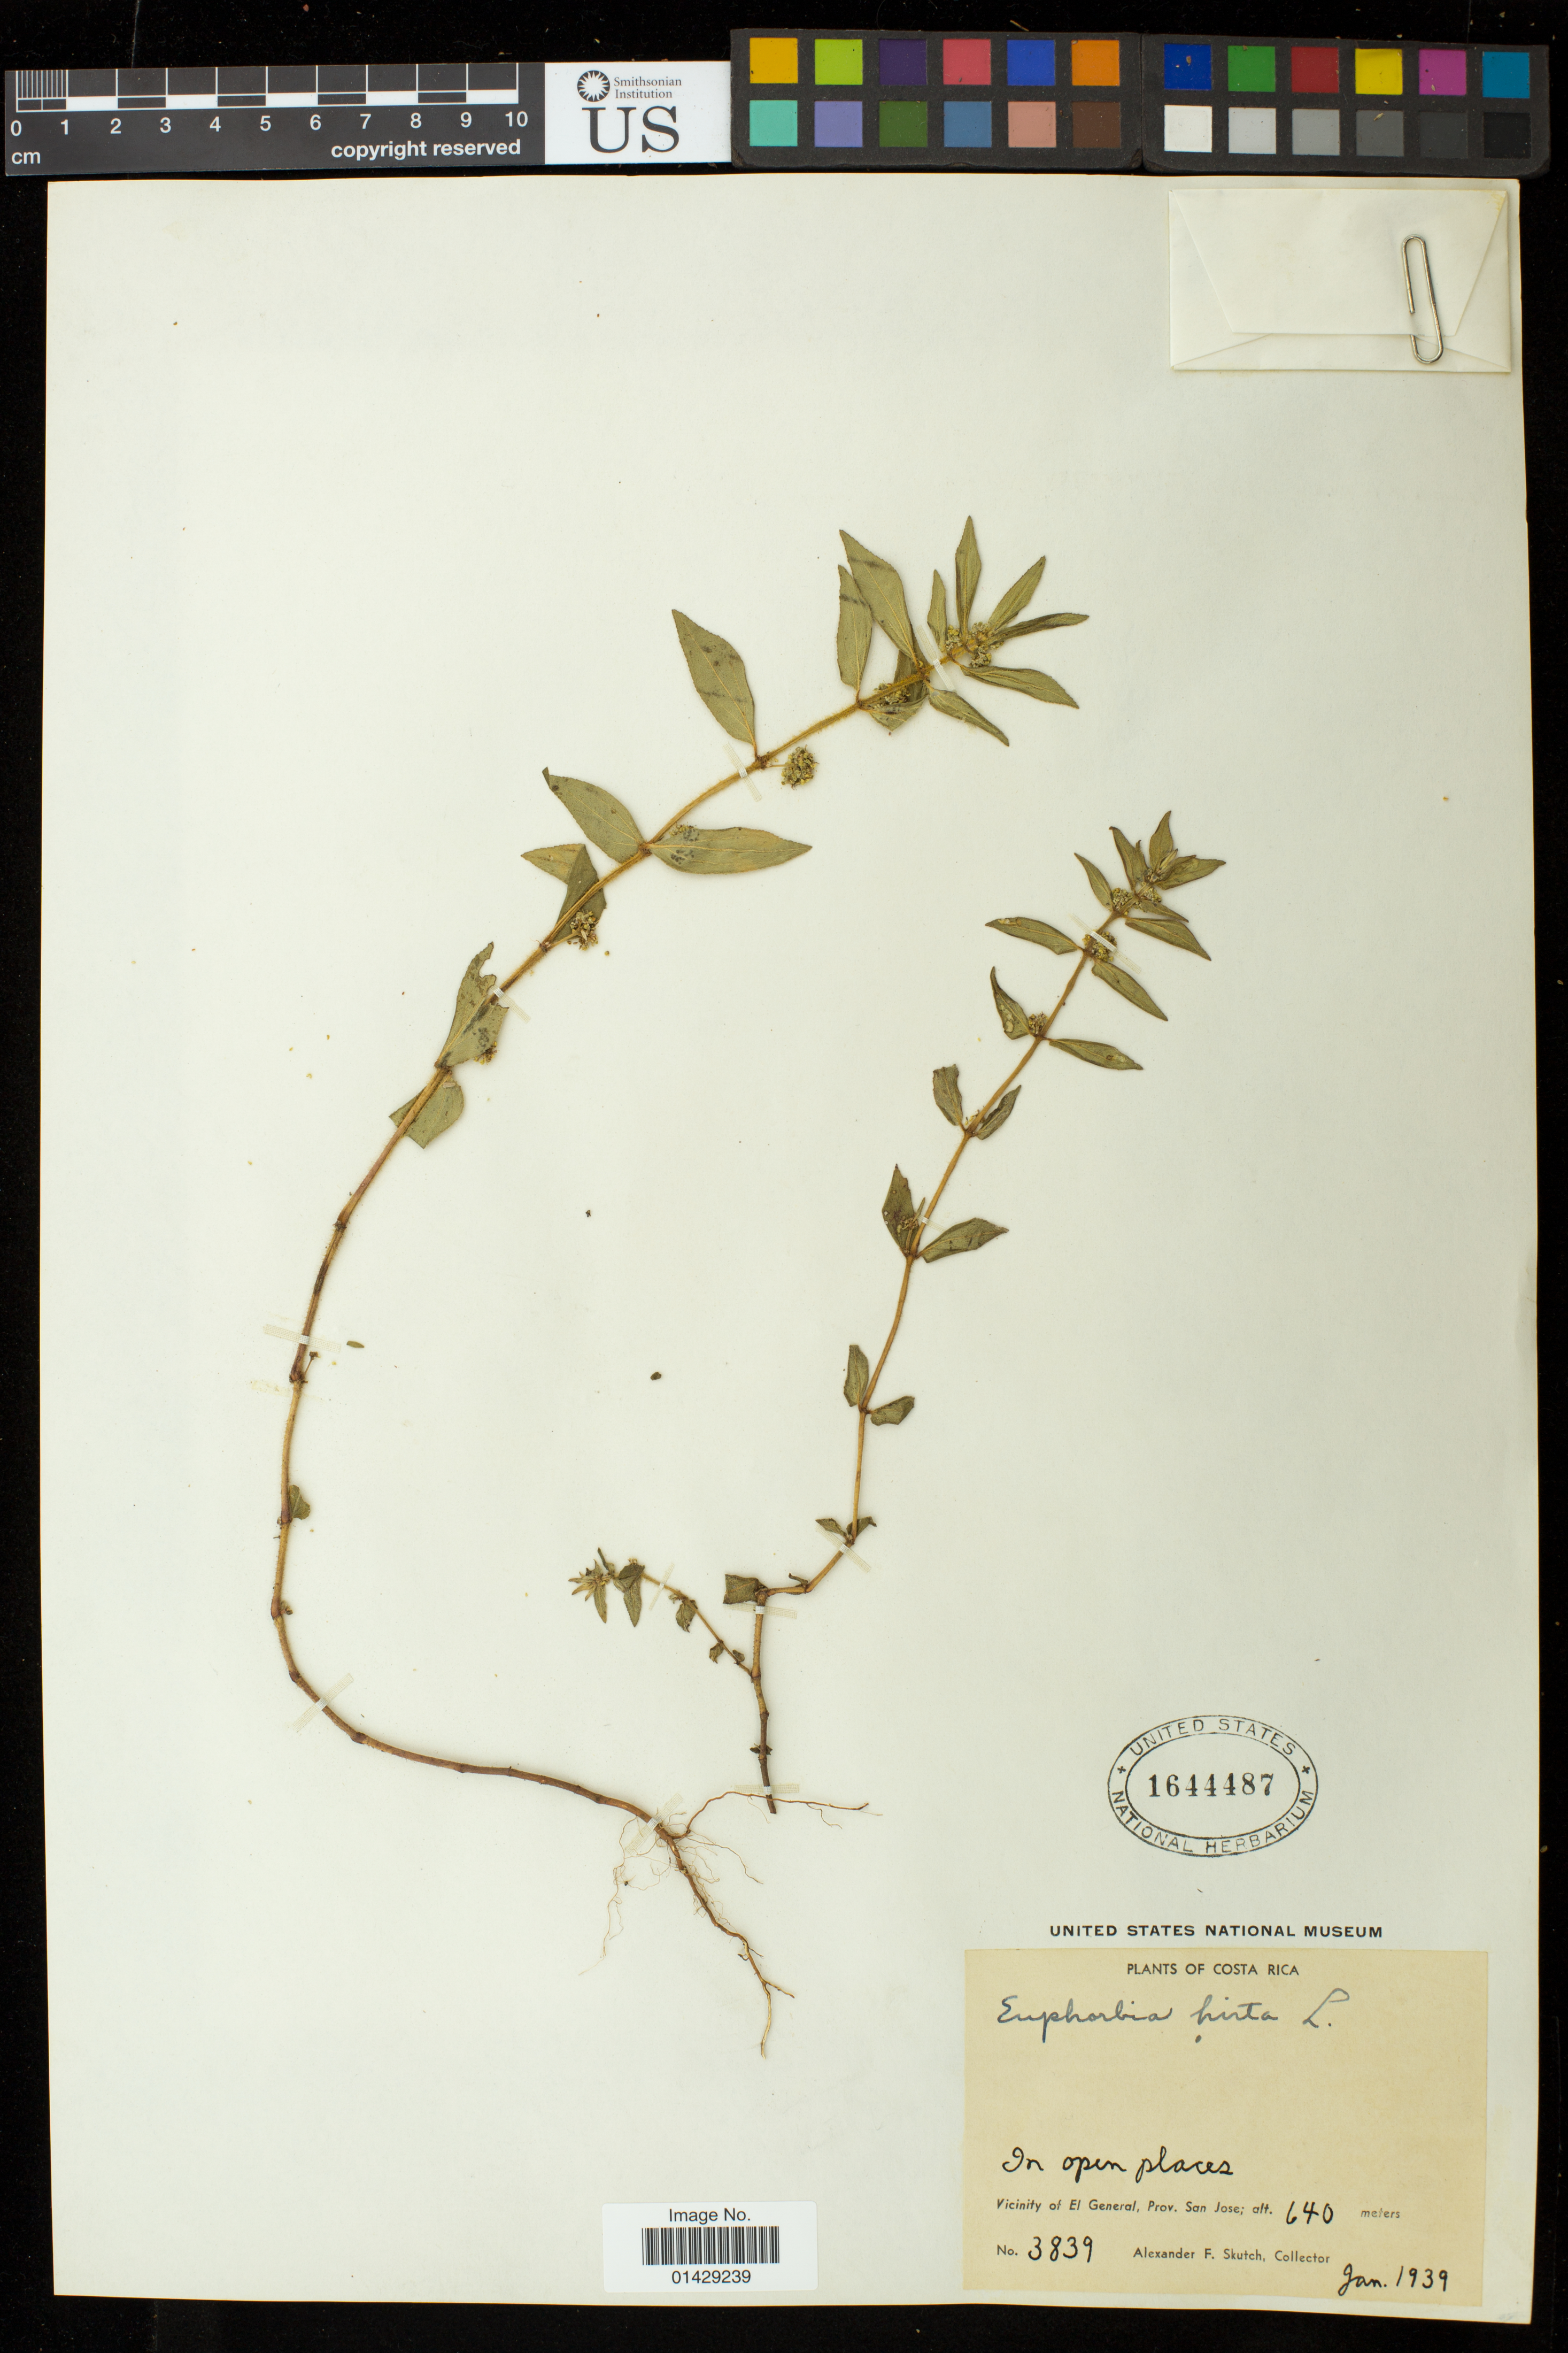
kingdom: Plantae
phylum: Tracheophyta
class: Magnoliopsida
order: Malpighiales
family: Euphorbiaceae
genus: Euphorbia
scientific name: Euphorbia hirta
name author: L.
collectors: A. F. Skutch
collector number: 3839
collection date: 1939-01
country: Costa Rica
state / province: San José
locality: Vicinity of El General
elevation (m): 640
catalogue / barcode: US 1644487